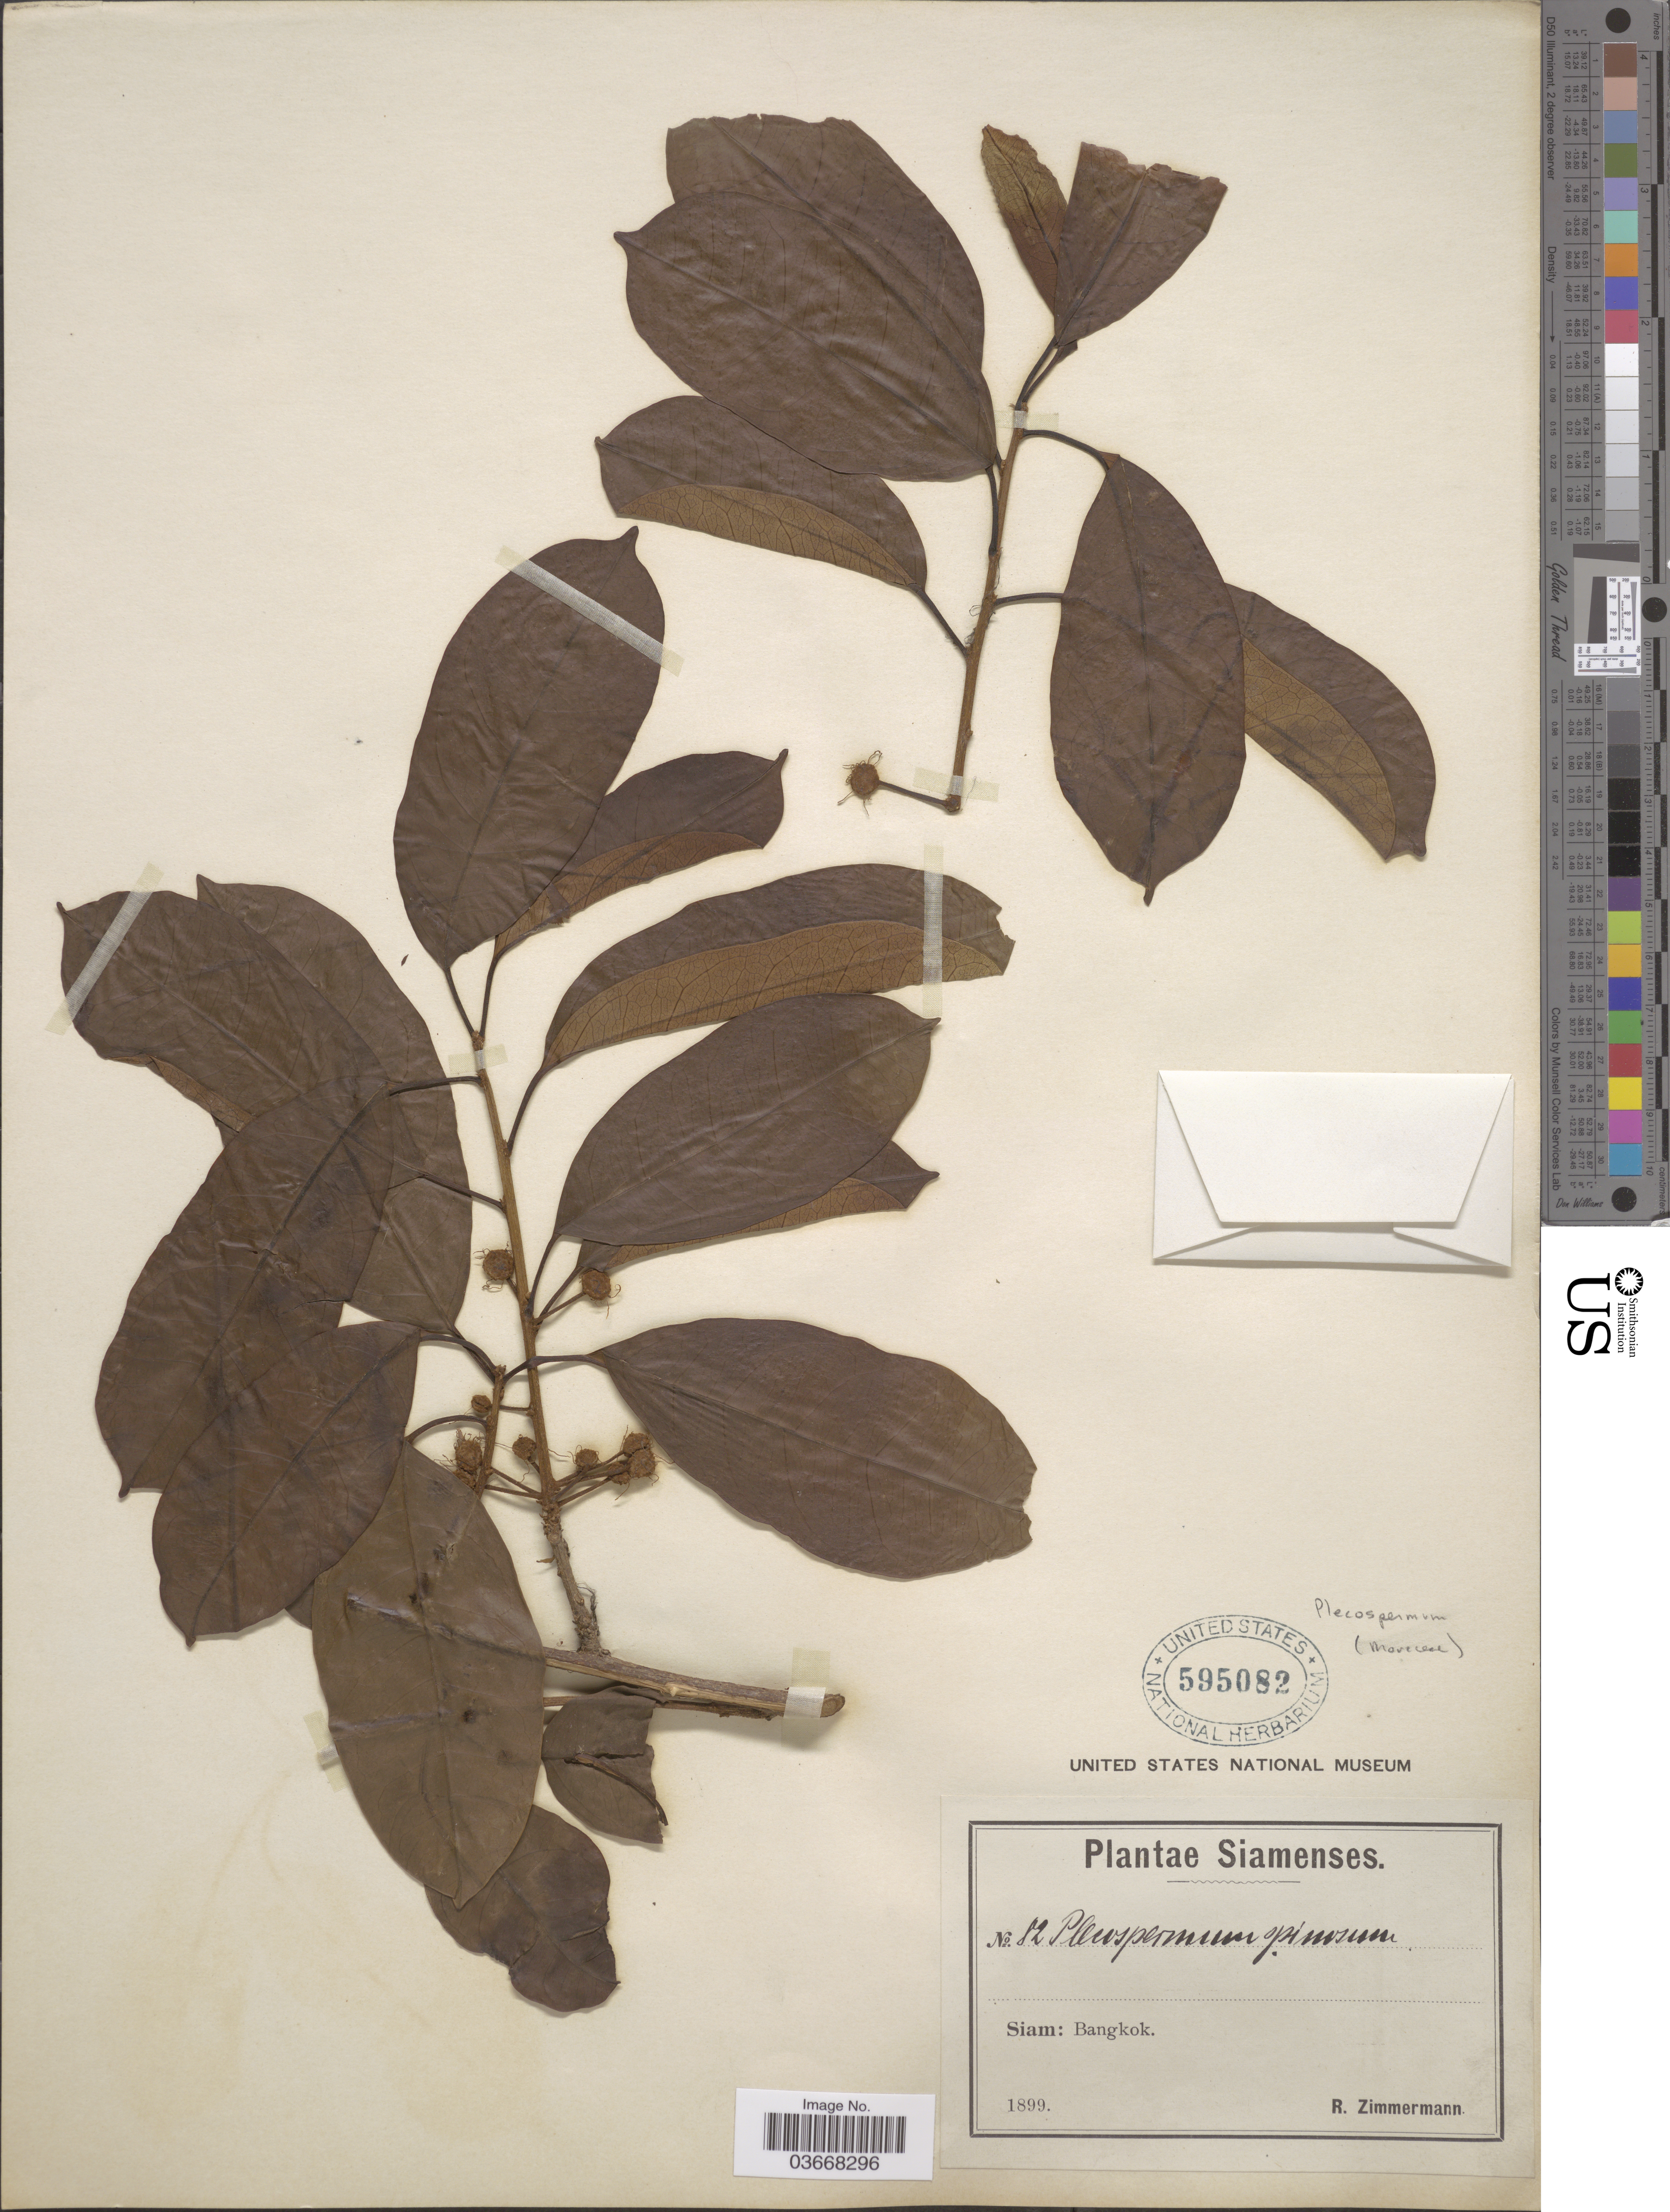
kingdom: Plantae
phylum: Tracheophyta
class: Magnoliopsida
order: Rosales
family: Moraceae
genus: Maclura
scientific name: Maclura spinosa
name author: (Willd.) C.C. Berg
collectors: R. Zimmermann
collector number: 82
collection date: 1899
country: Thailand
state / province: Bangkok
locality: Siam.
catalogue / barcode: US 595082